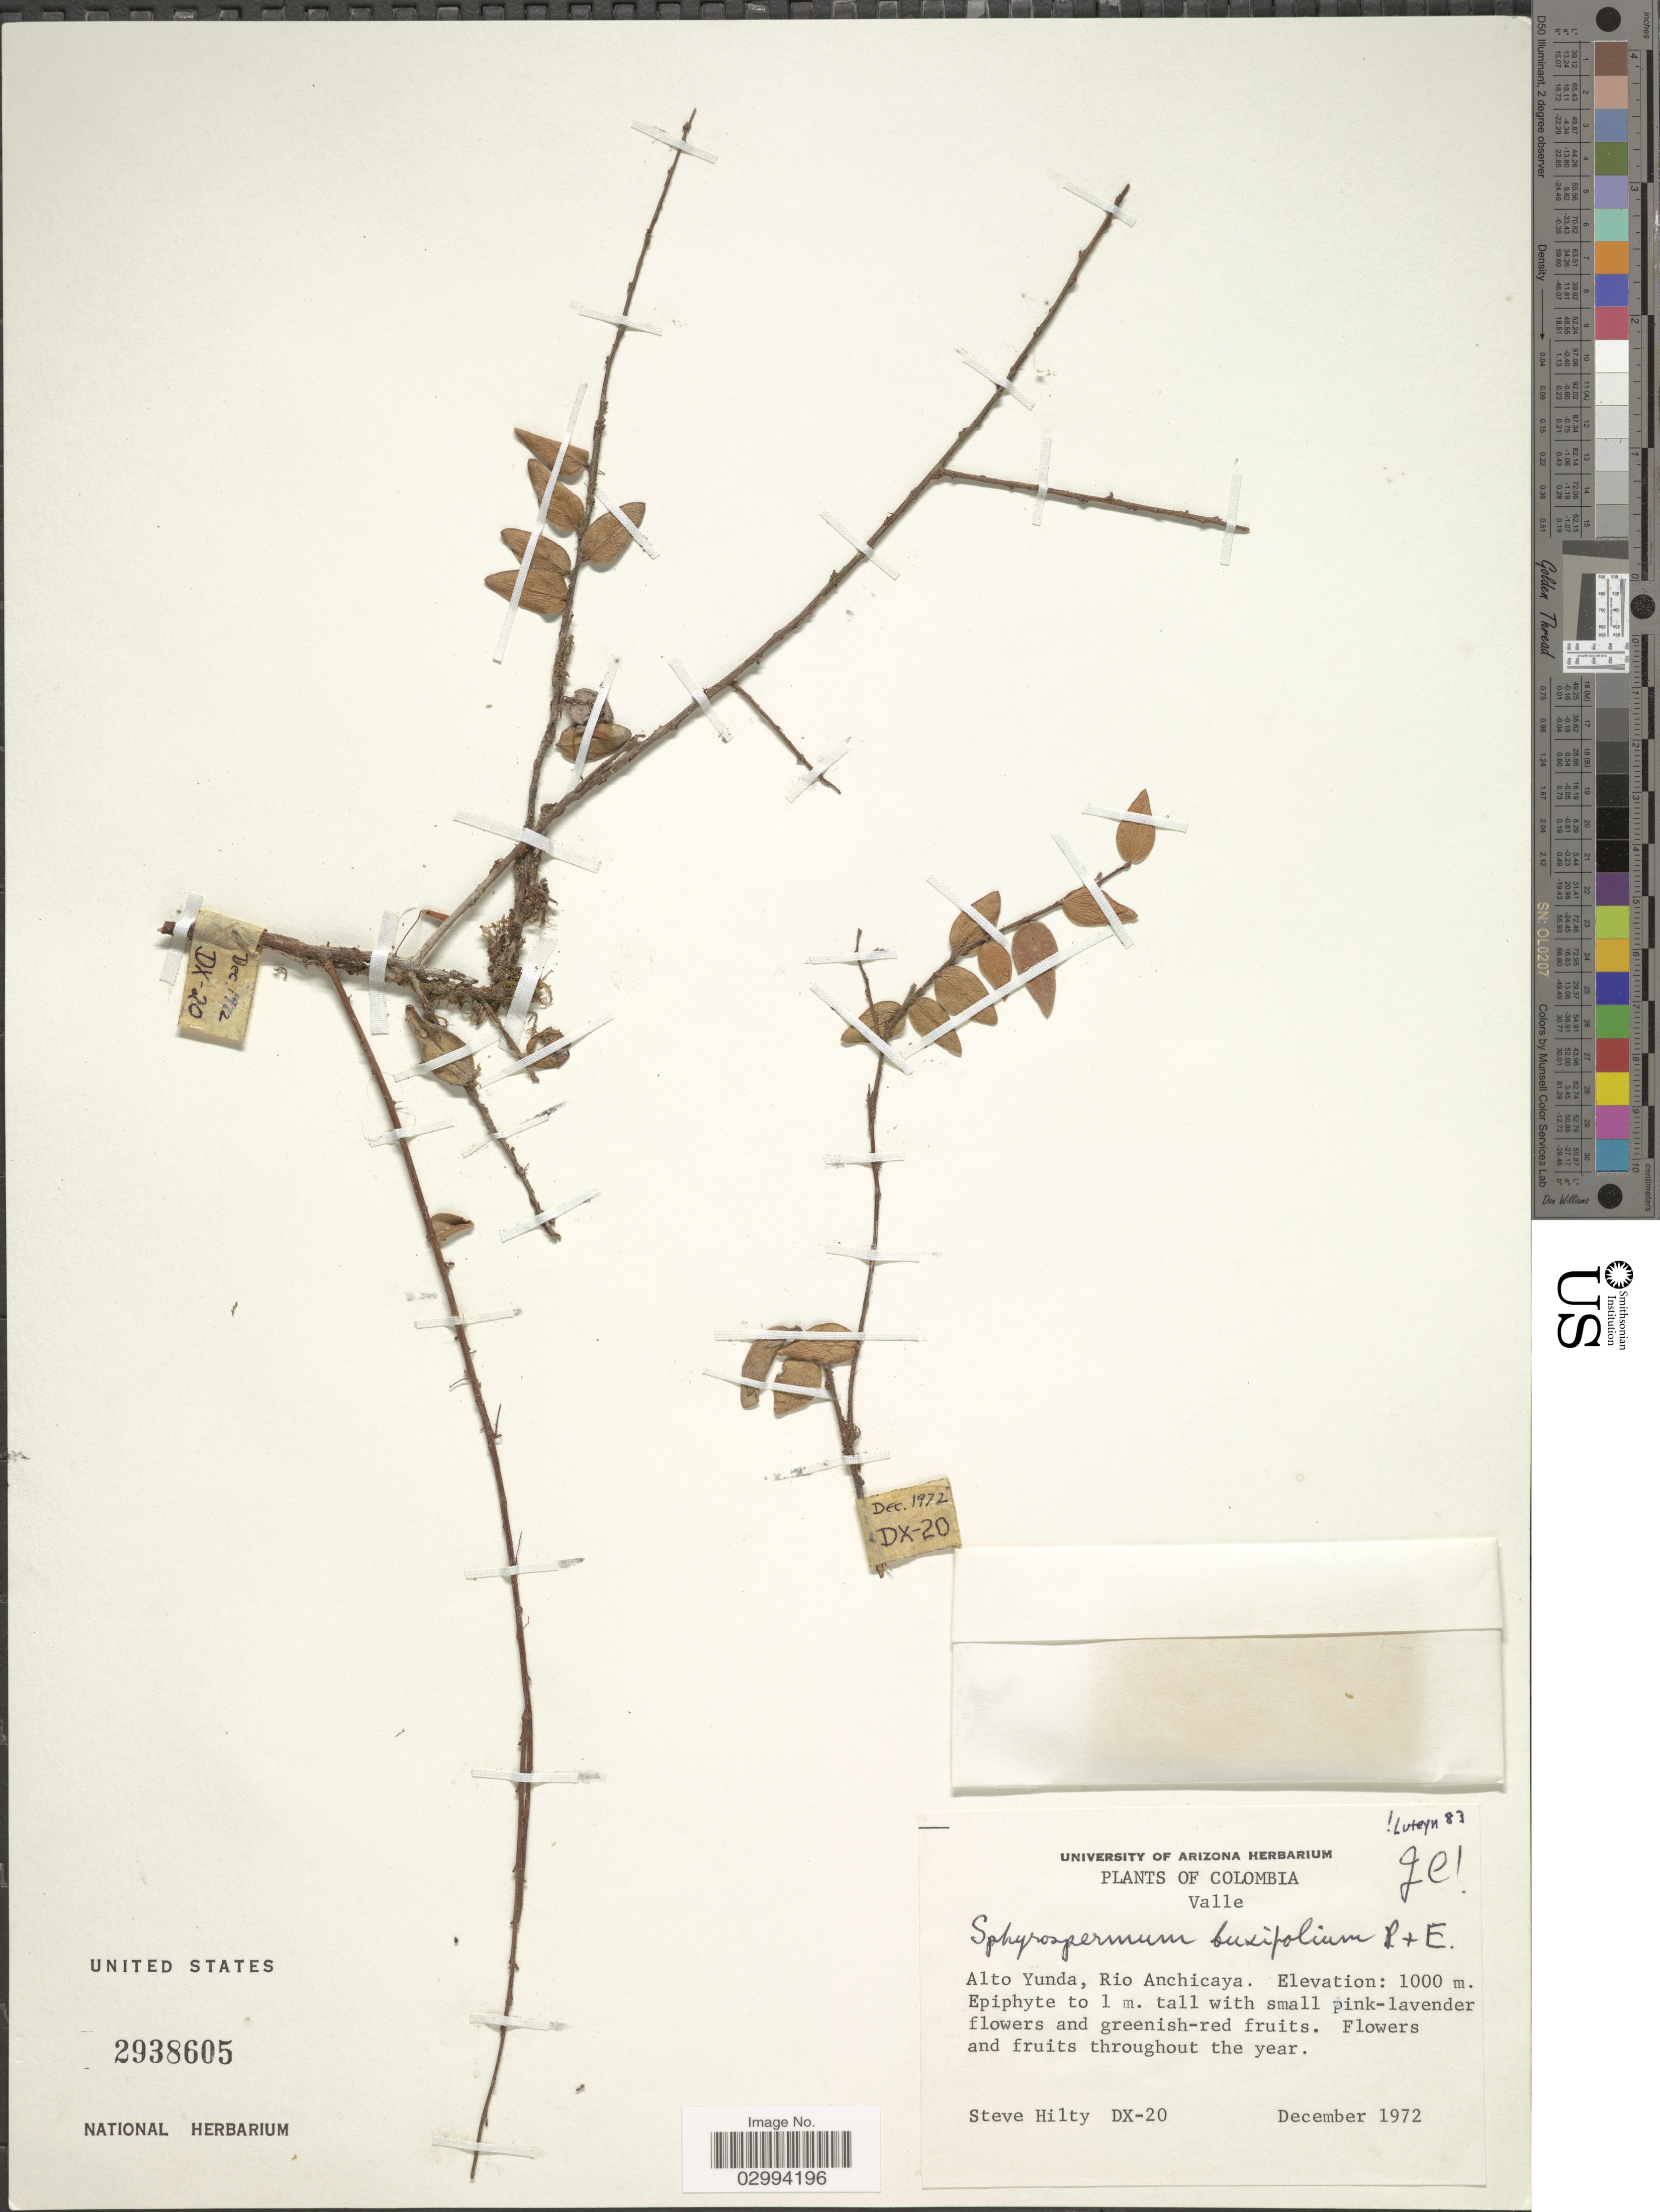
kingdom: Plantae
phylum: Tracheophyta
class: Magnoliopsida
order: Ericales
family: Ericaceae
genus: Sphyrospermum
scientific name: Sphyrospermum buxifolium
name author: Poepp. & Endl.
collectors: S. Hilty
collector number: DX-20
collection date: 1972-12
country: Colombia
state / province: Valle del Cauca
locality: Valle. Alto Yunda, Rio Anchicaya.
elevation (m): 1000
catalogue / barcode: US 2938605